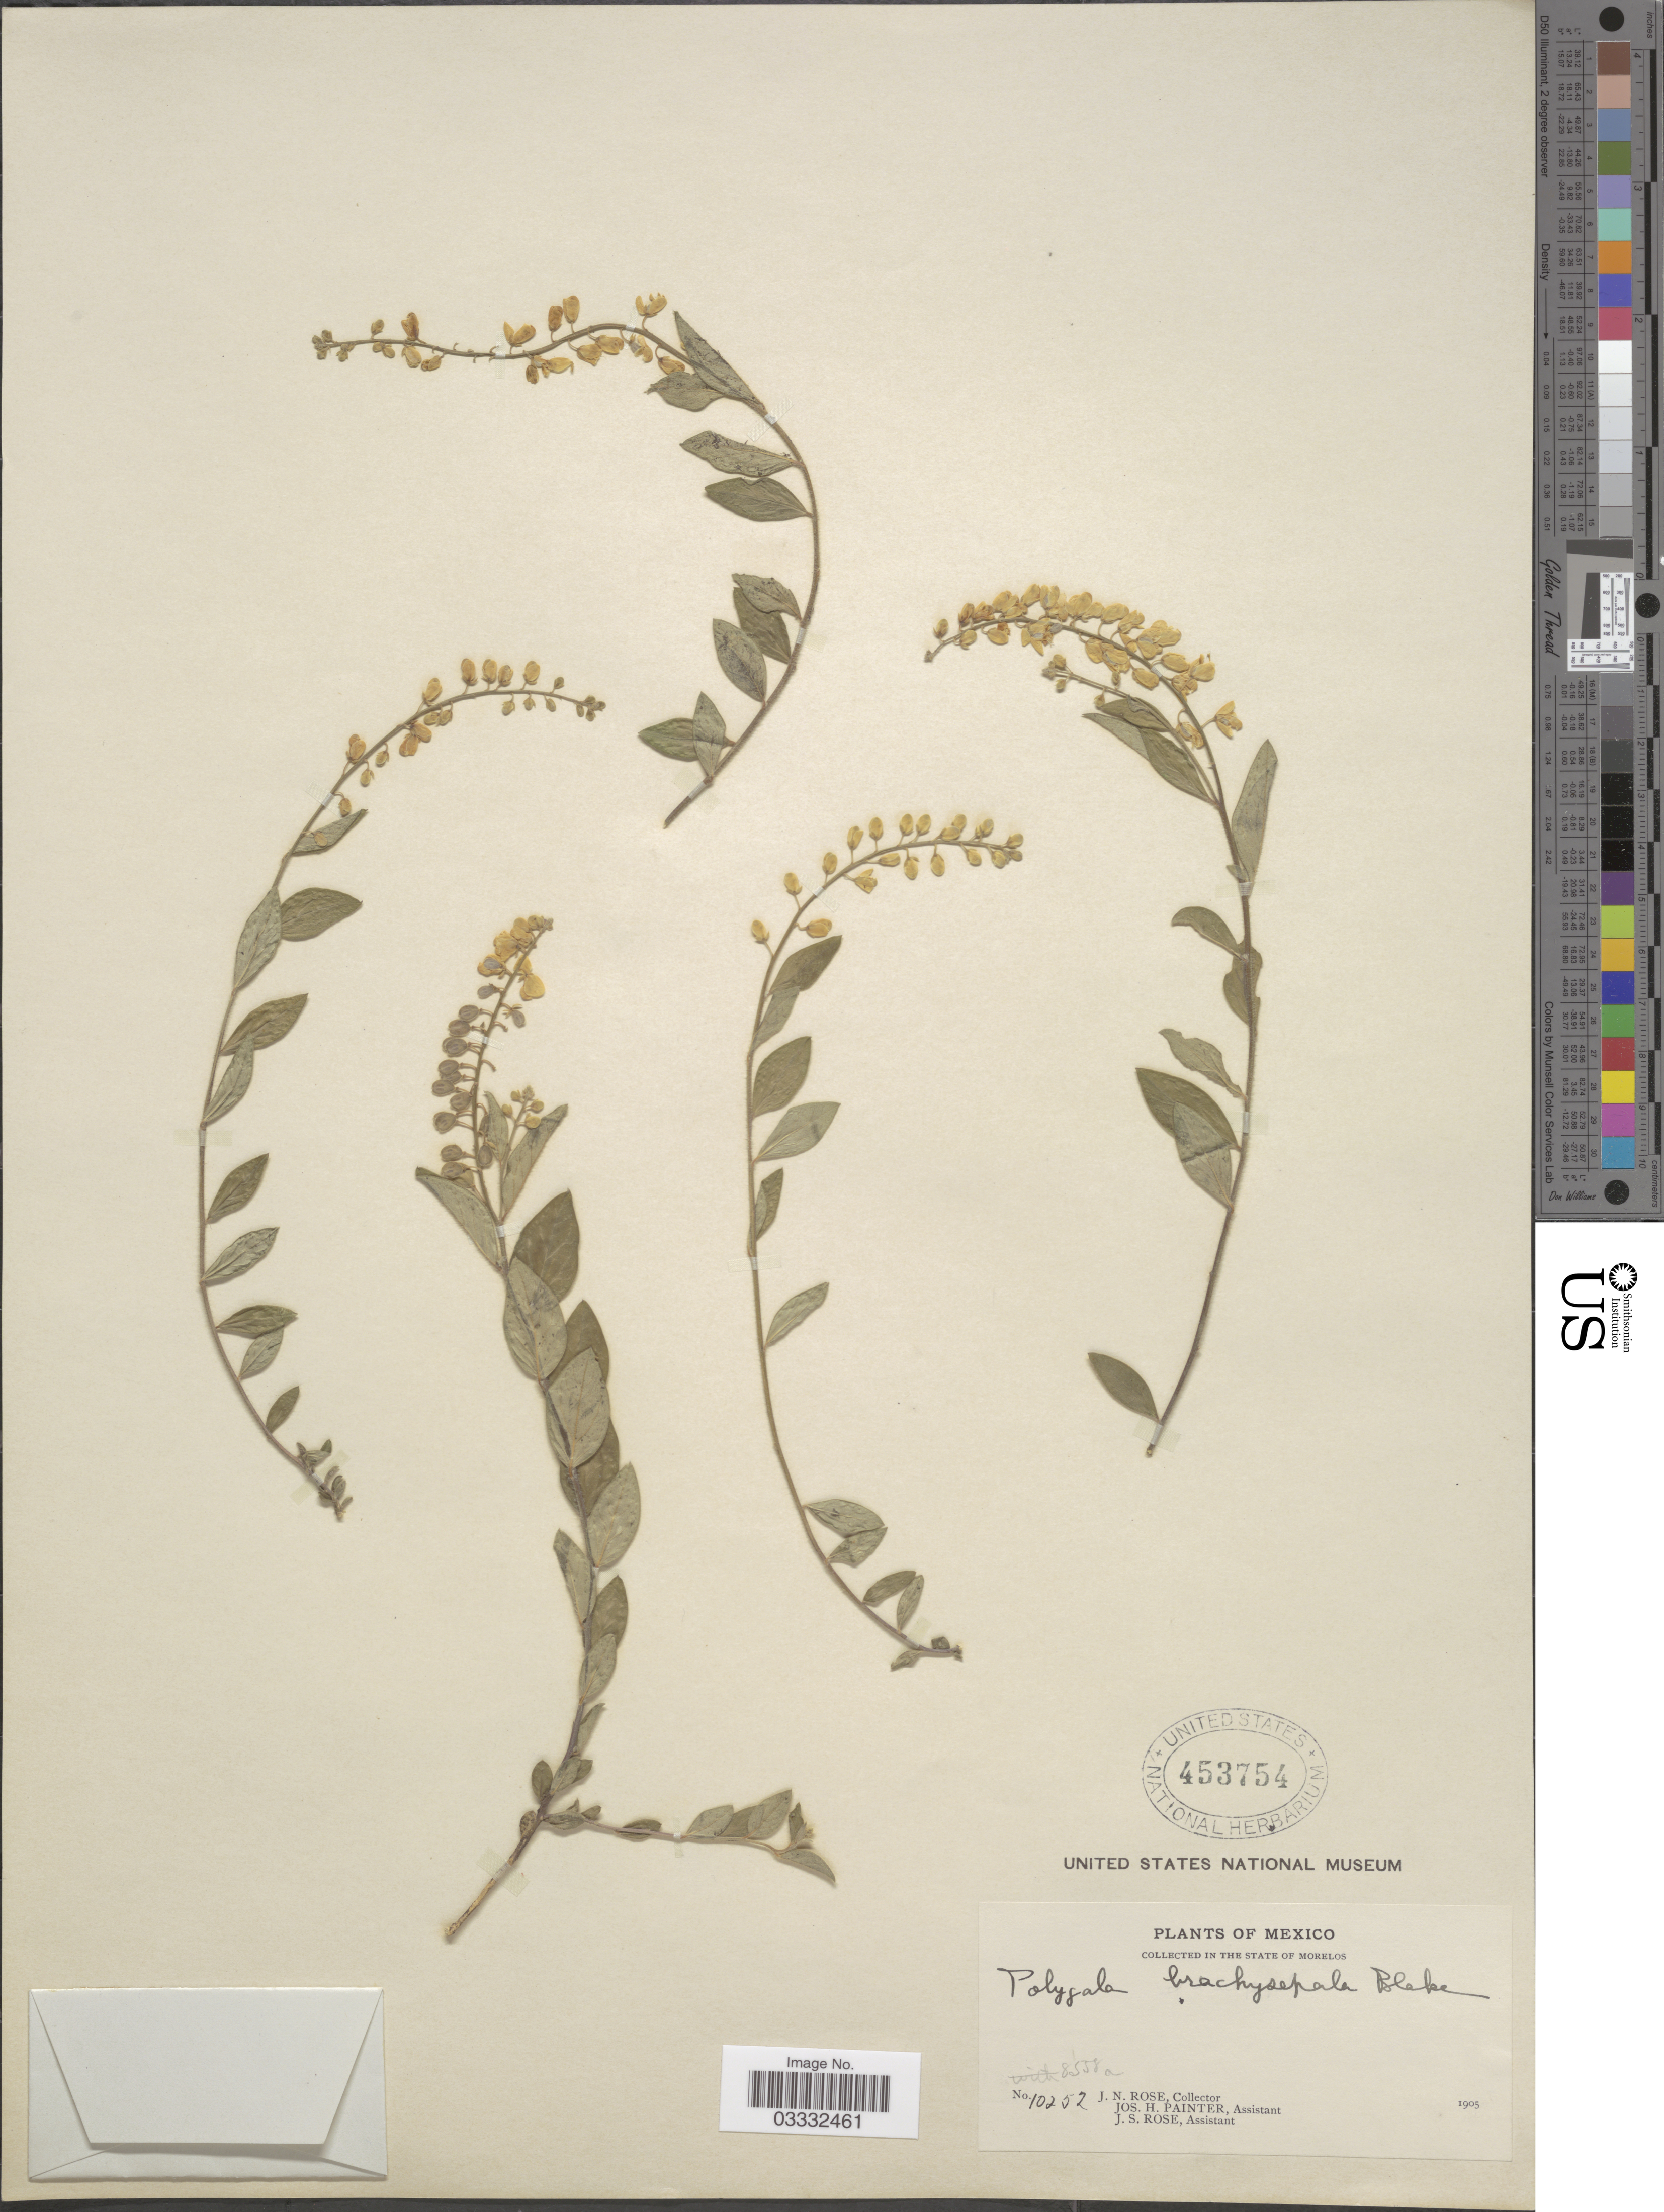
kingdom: Plantae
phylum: Tracheophyta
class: Magnoliopsida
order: Fabales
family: Polygalaceae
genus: Polygala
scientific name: Polygala brachysepala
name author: S.F. Blake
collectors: J. N. Rose, J. H. Painter & J. S. Rose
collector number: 10252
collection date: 1905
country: Mexico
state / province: Morelos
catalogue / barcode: US 453754